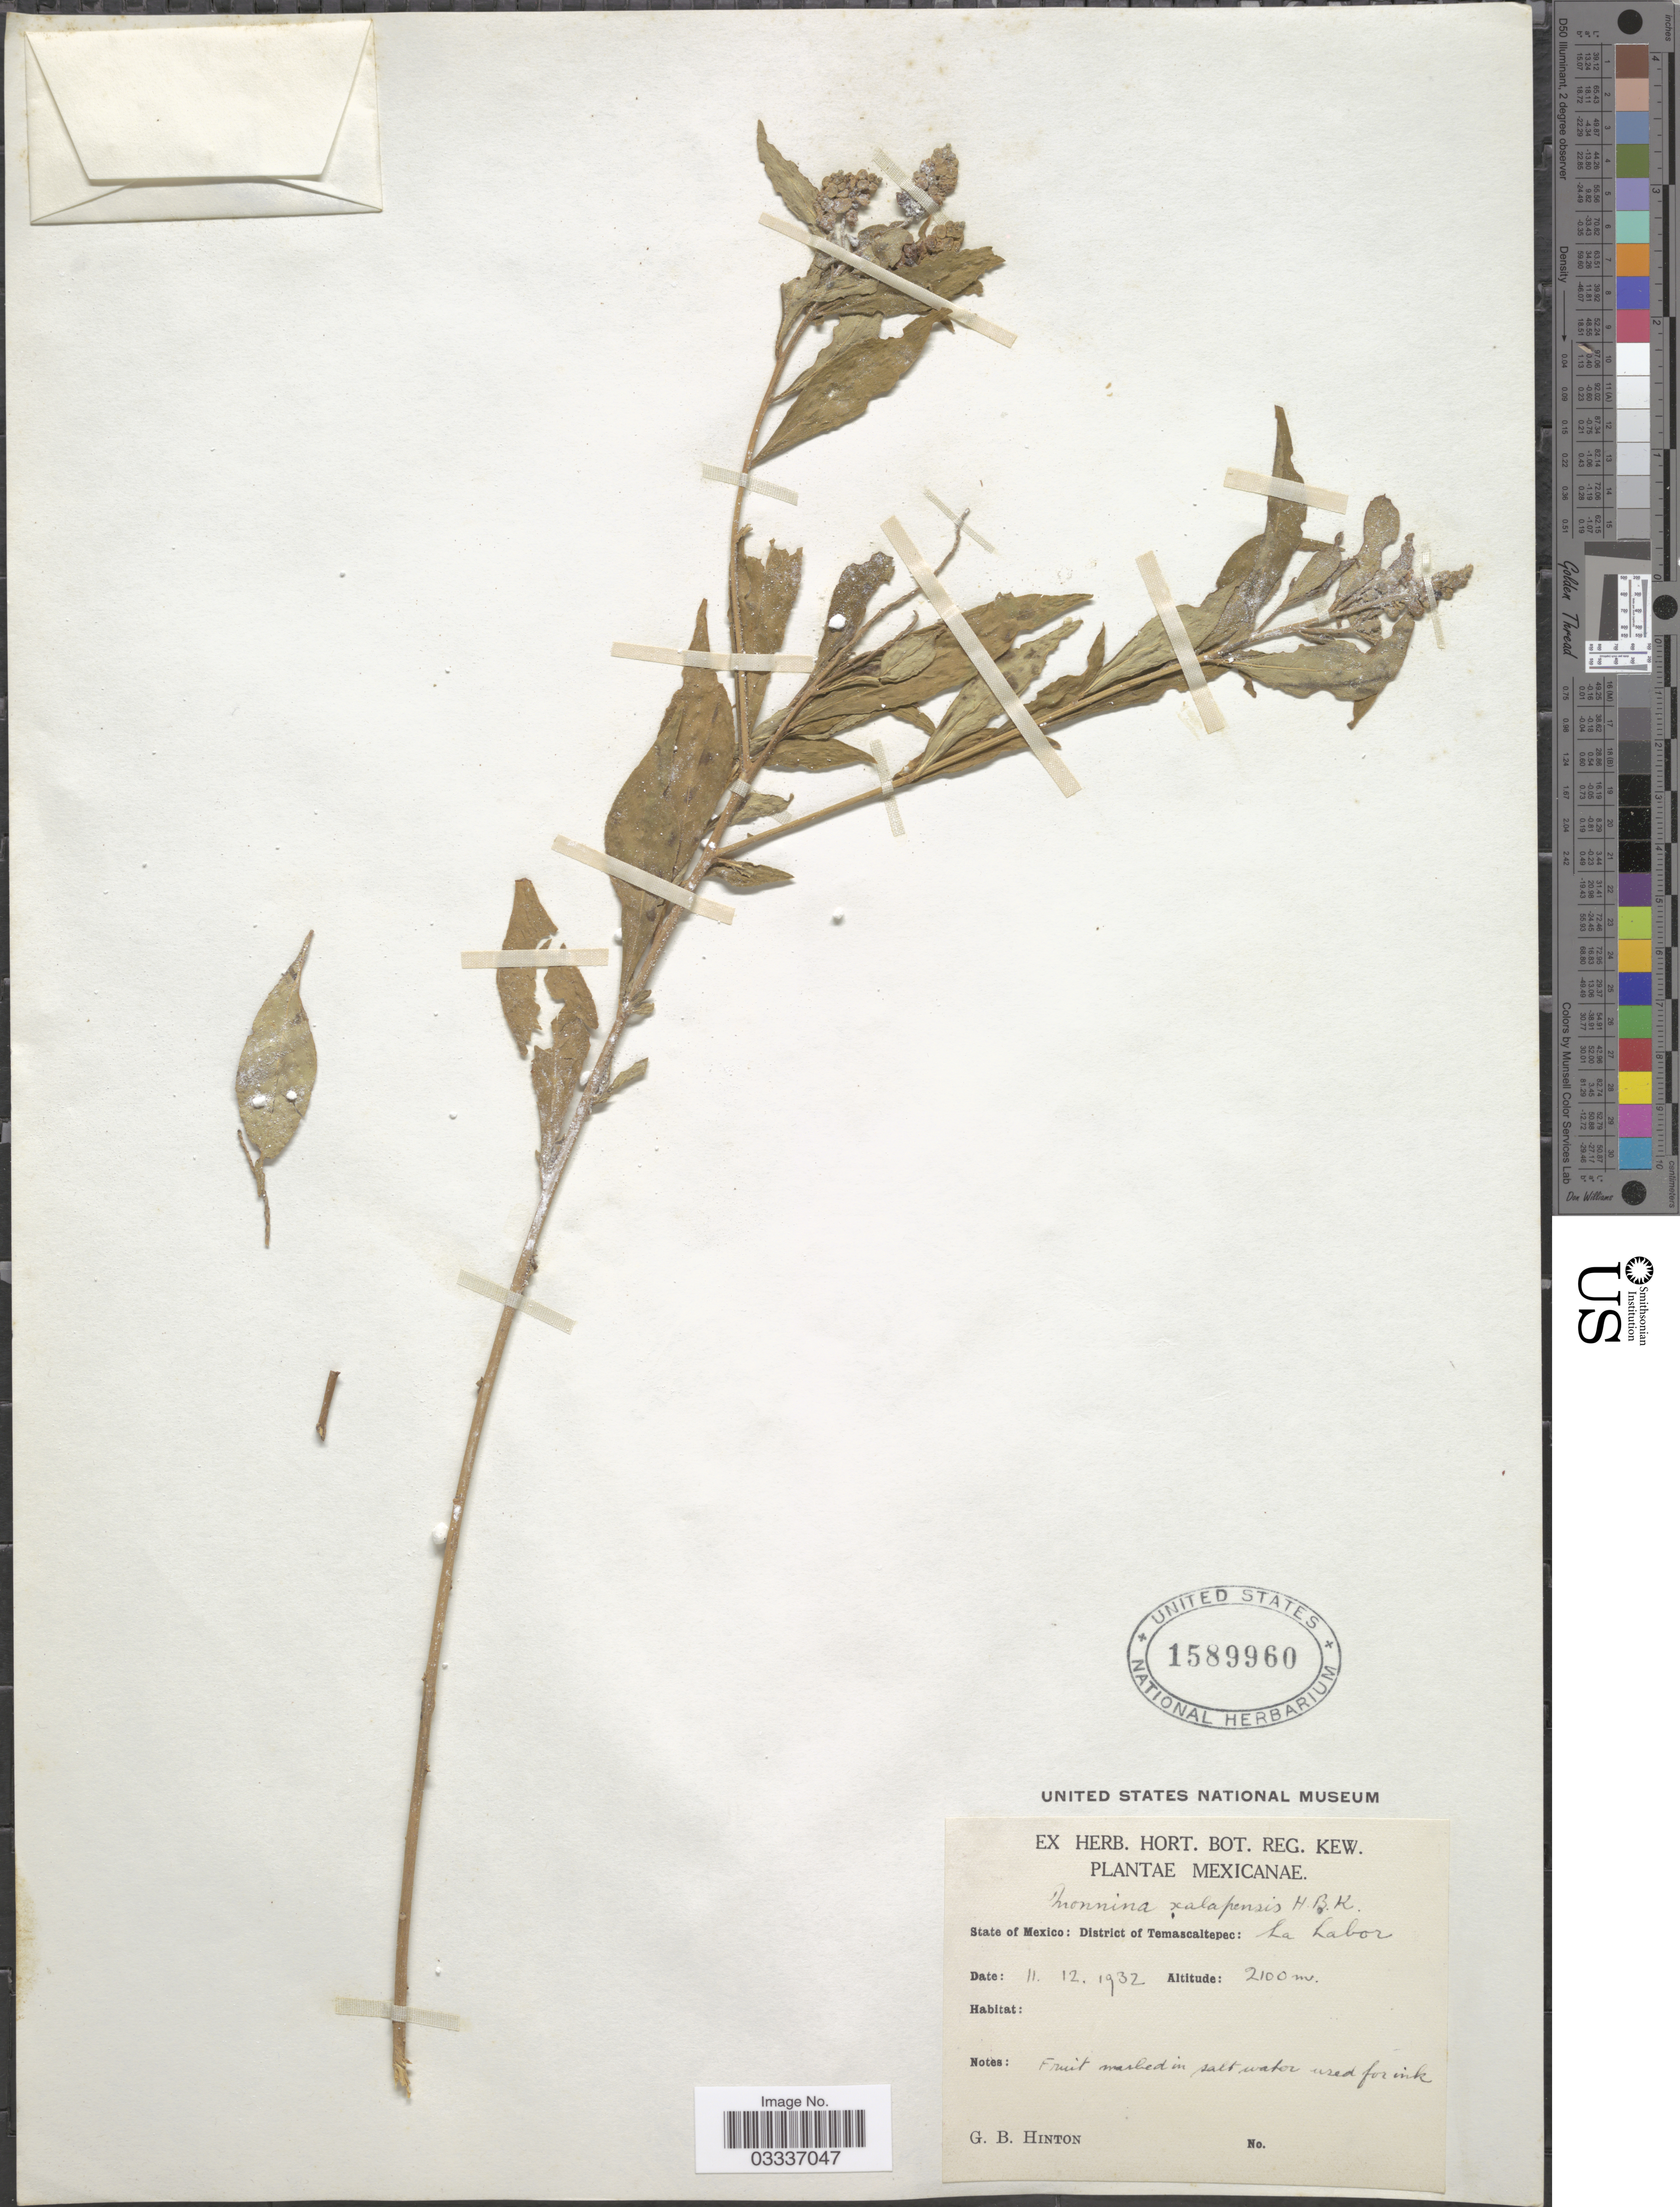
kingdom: Plantae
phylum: Tracheophyta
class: Magnoliopsida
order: Fabales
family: Polygalaceae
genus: Monnina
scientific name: Monnina xalapensis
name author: Kunth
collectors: G. B. Hinton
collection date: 1932-12-11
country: Mexico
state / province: México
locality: District of Temascaltepec: La Labor.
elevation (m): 2100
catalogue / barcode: US 1589960